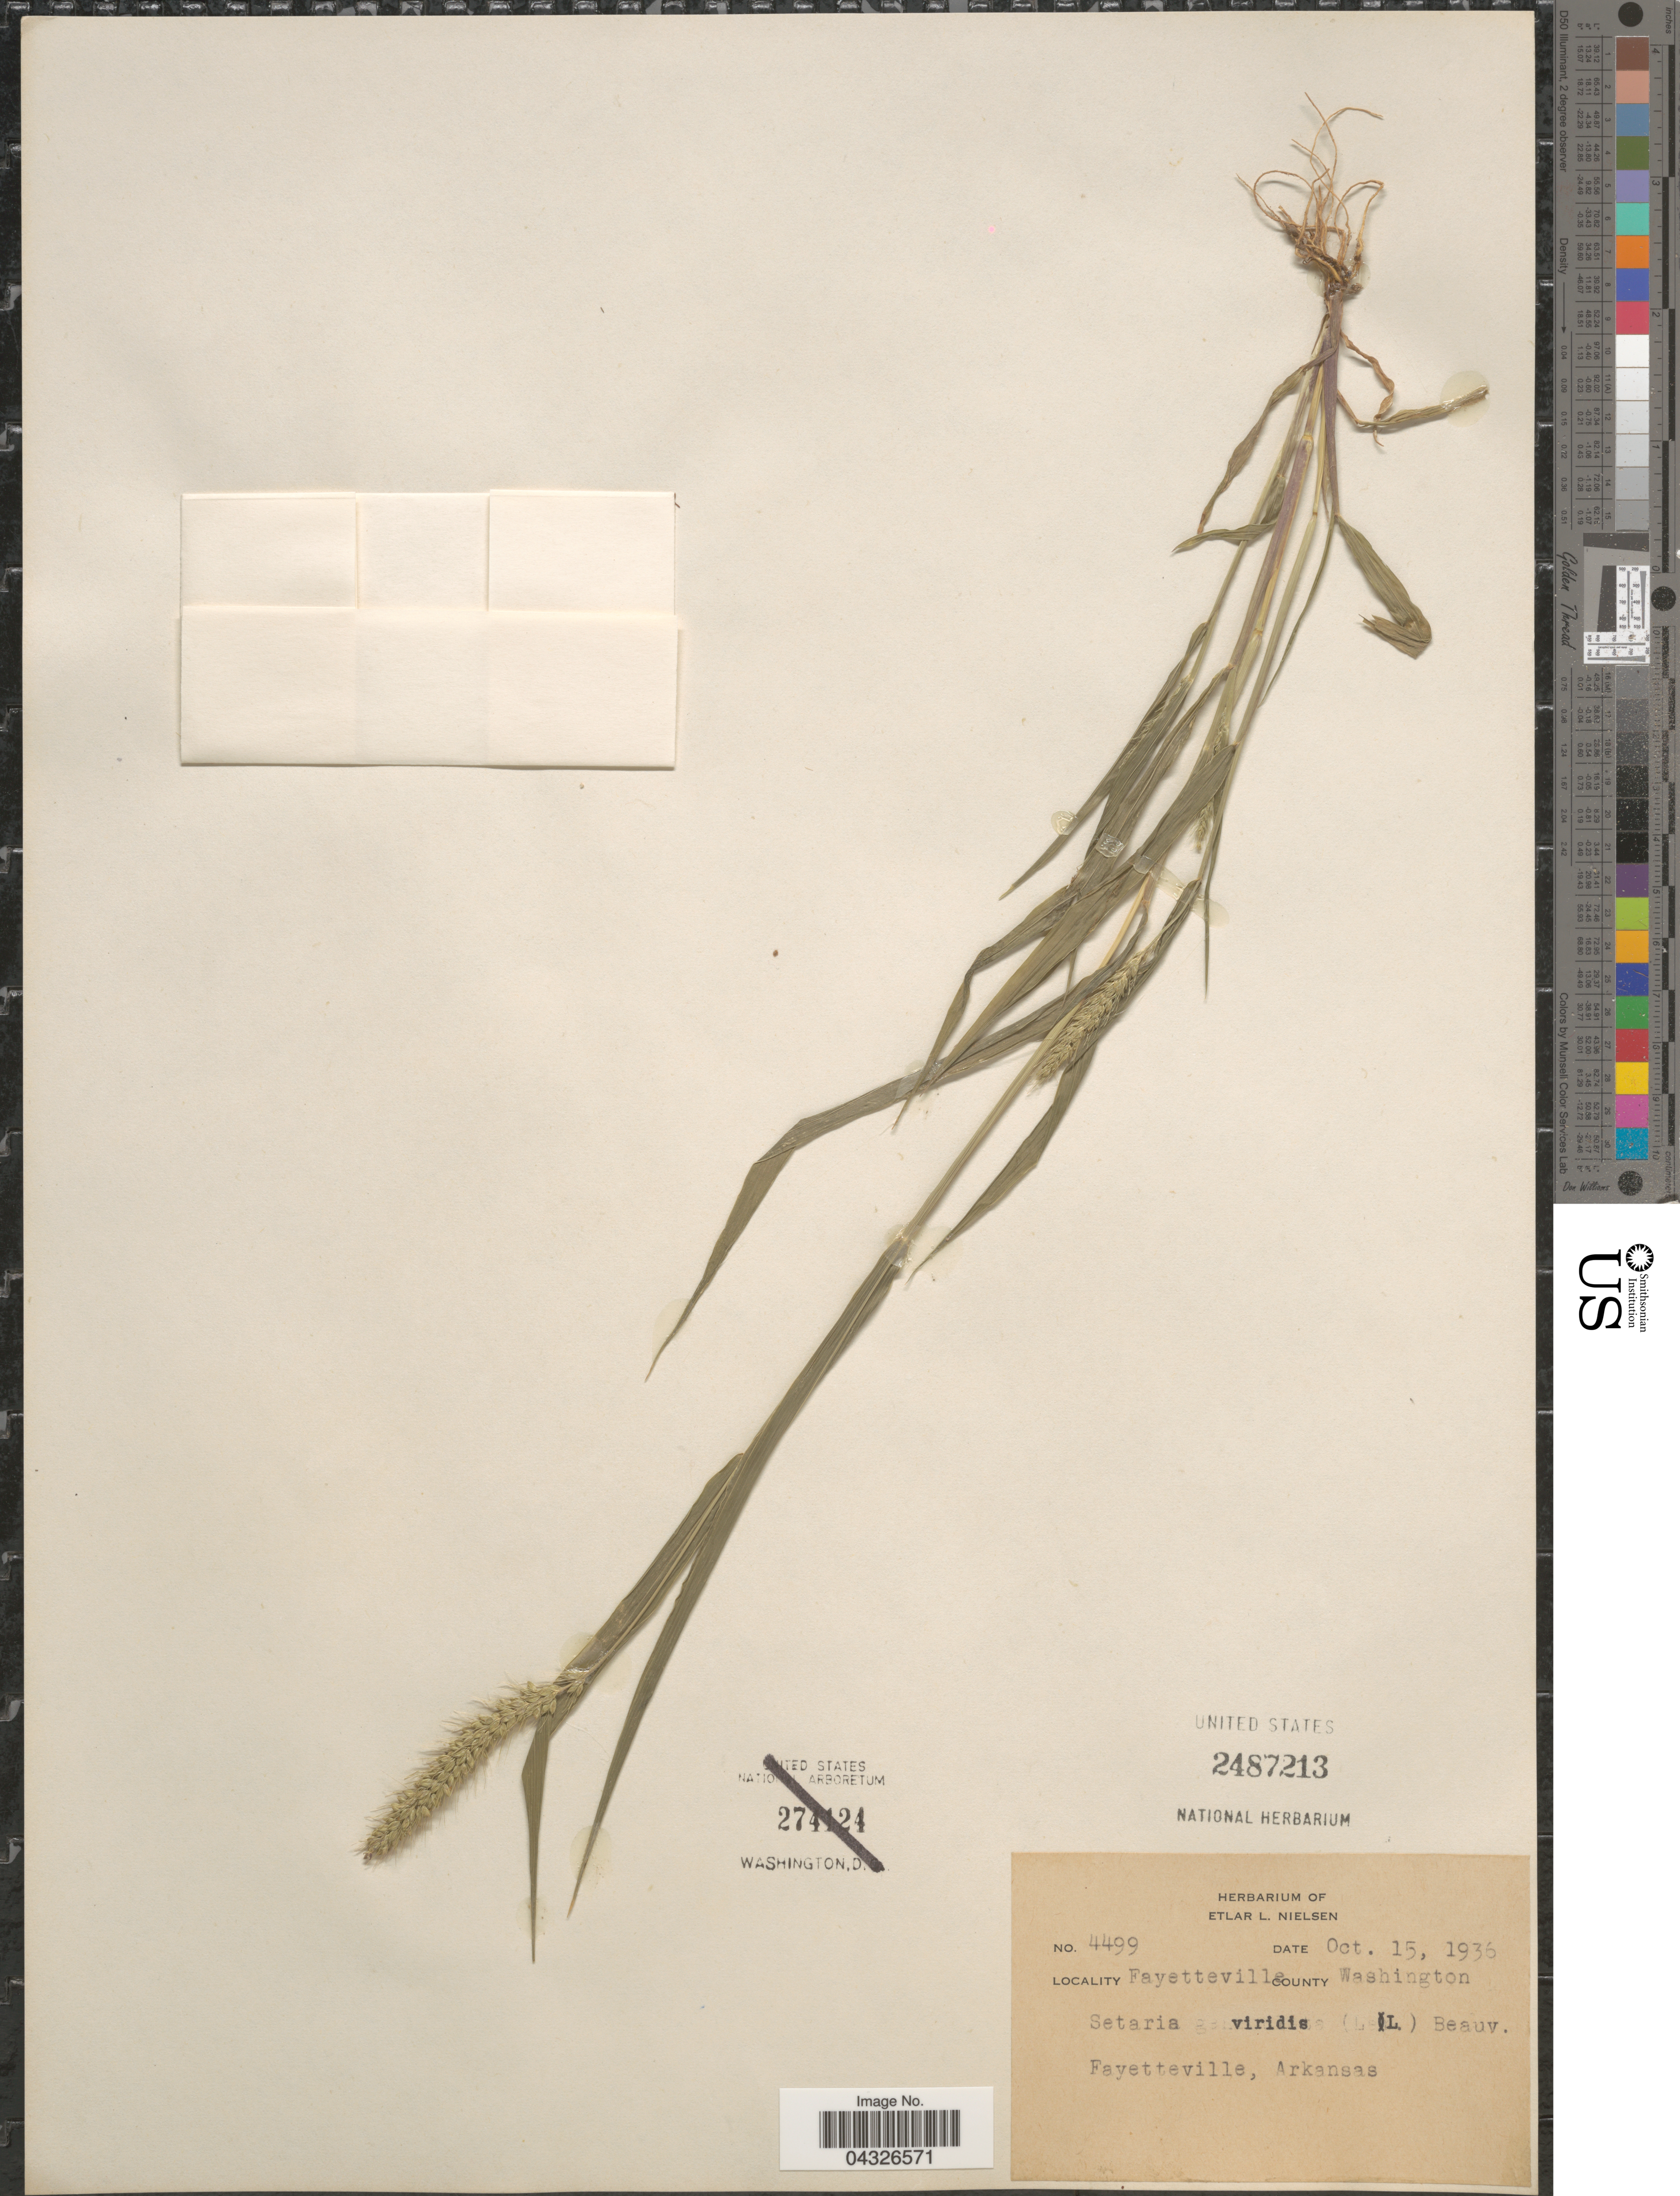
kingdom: Plantae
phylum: Tracheophyta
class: Liliopsida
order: Poales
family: Poaceae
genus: Setaria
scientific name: Setaria viridis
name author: (L.) P. Beauv.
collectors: Ex herb. of Etlar L. Nielsen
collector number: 4499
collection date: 1936-10-15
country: United States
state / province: Arkansas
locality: Fayetteville County Washington. Fayetteville.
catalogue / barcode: US 2487213